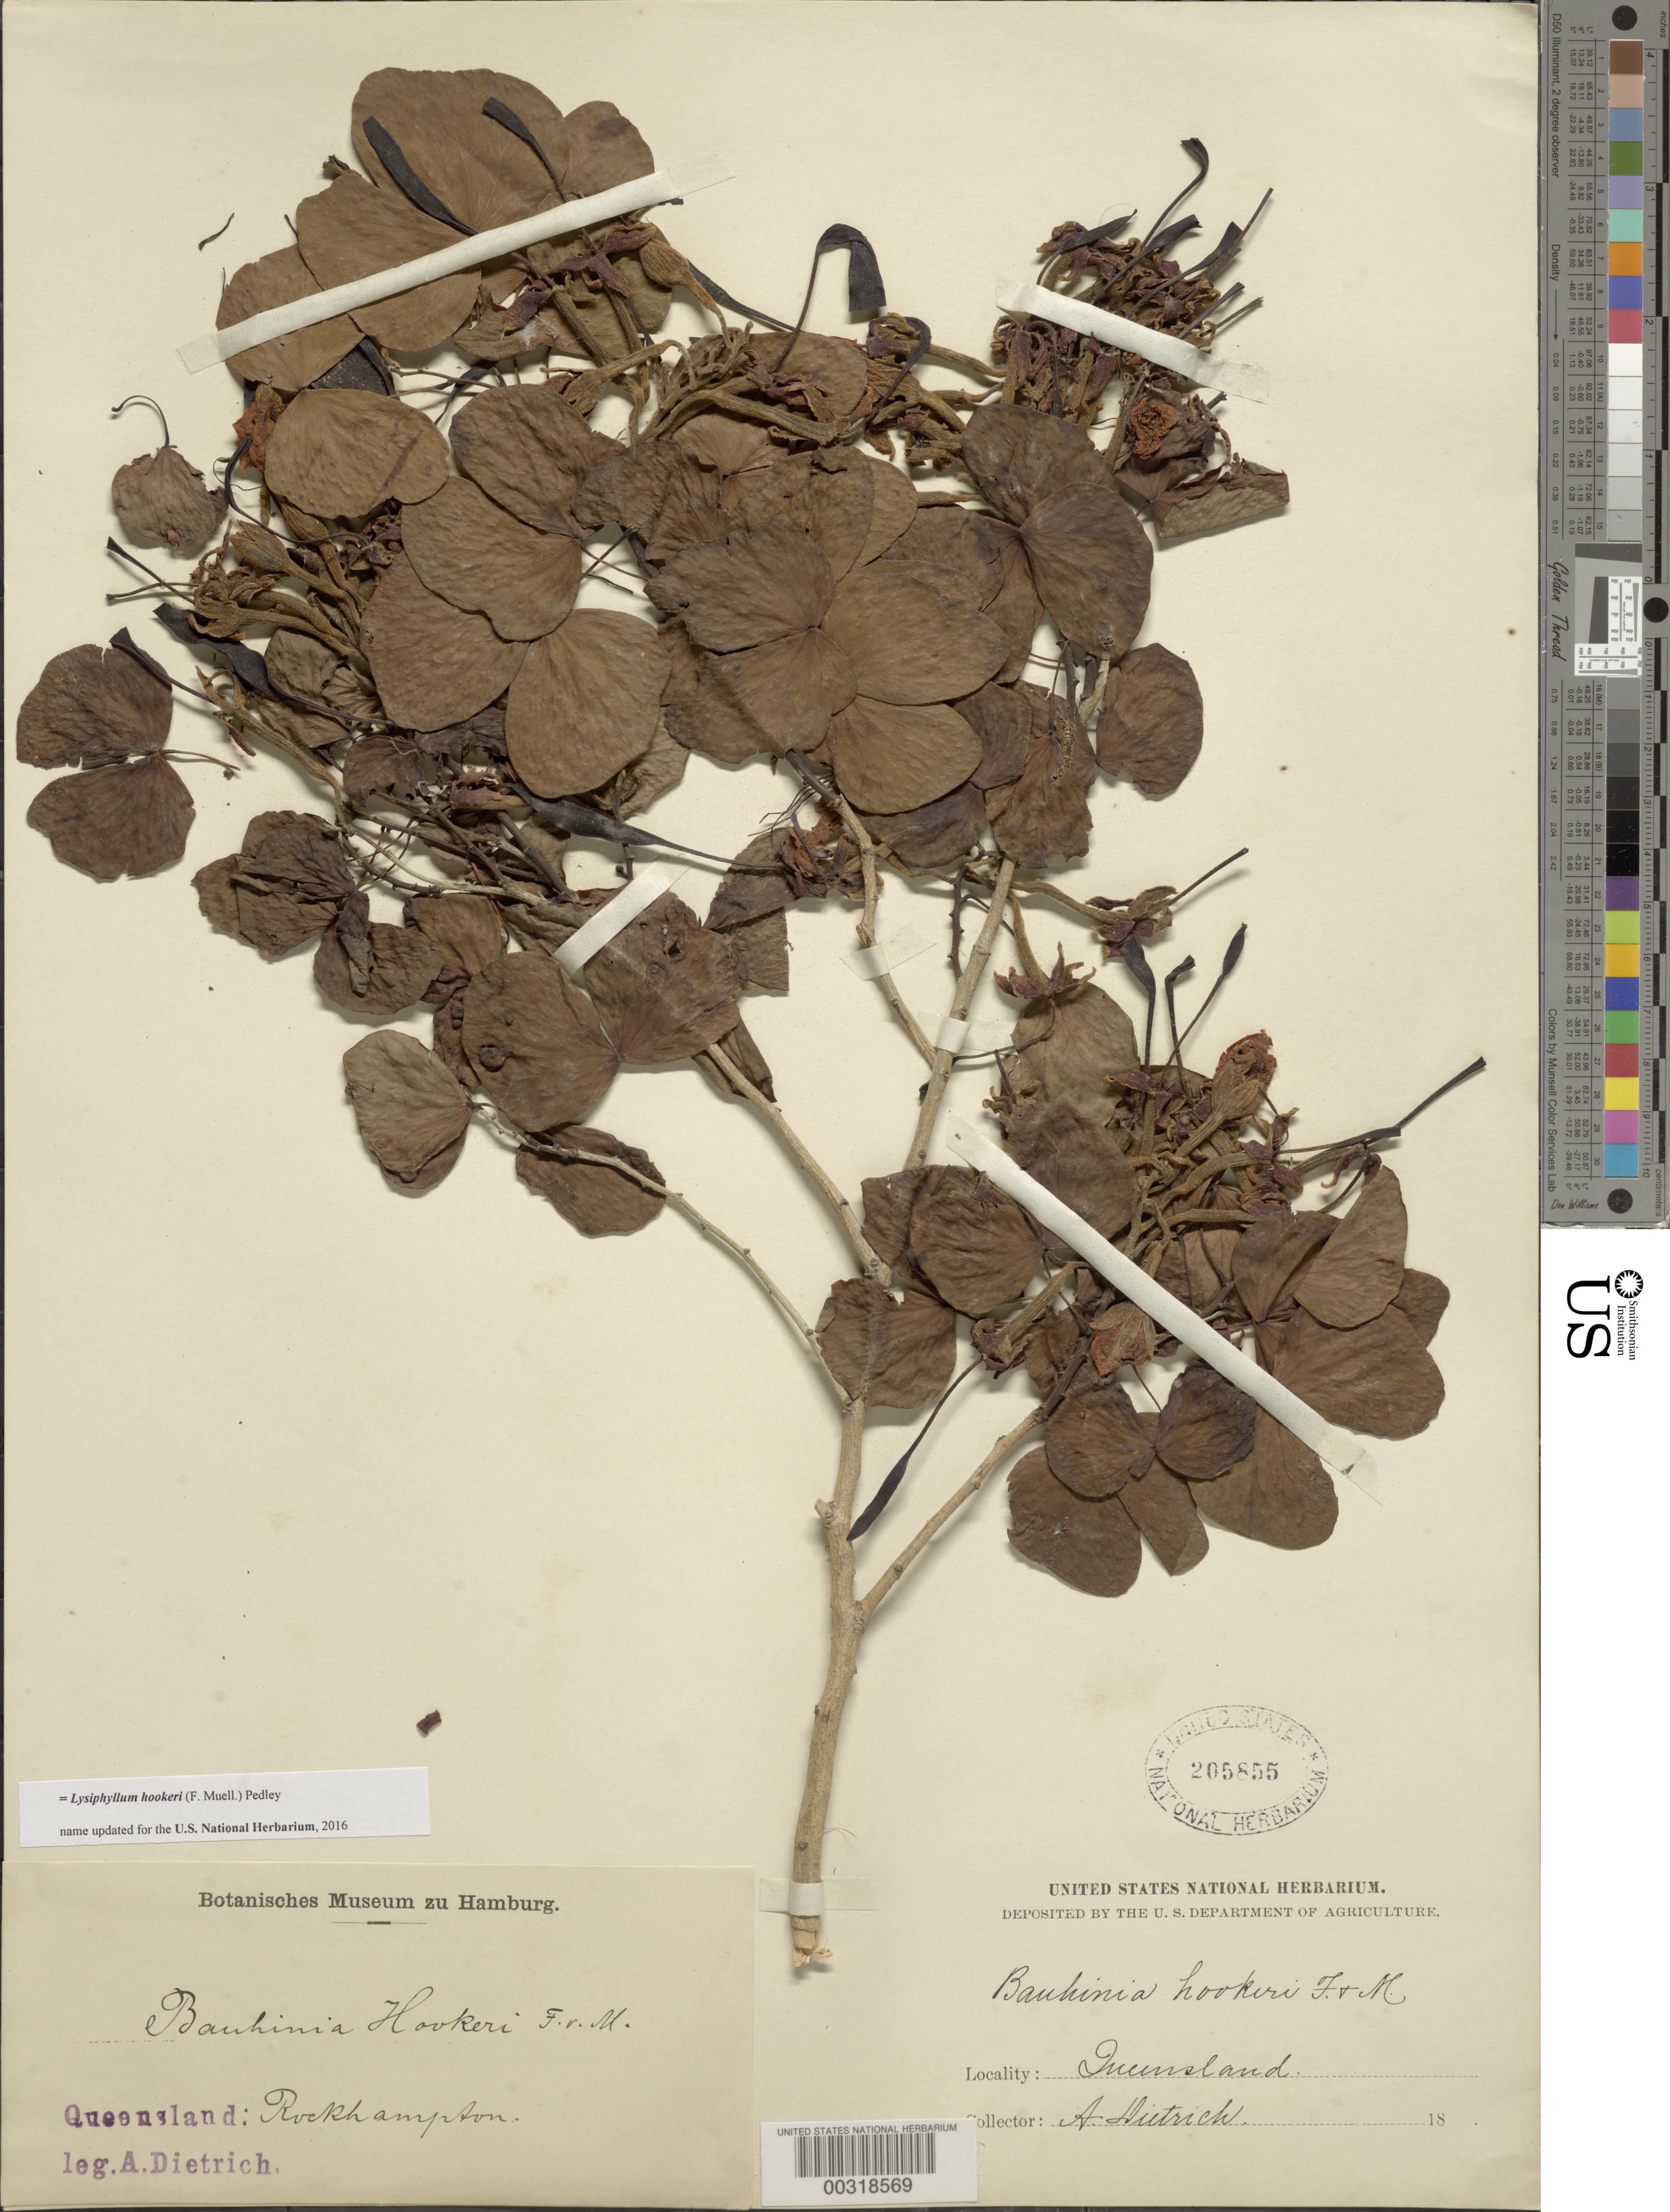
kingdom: Plantae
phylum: Tracheophyta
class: Magnoliopsida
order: Fabales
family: Fabaceae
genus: Tessmannia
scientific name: Tessmannia dewildemaniana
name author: Harms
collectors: A. Dietrich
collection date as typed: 18--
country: Australia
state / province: Queensland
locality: Rockhampton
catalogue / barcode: US 205855